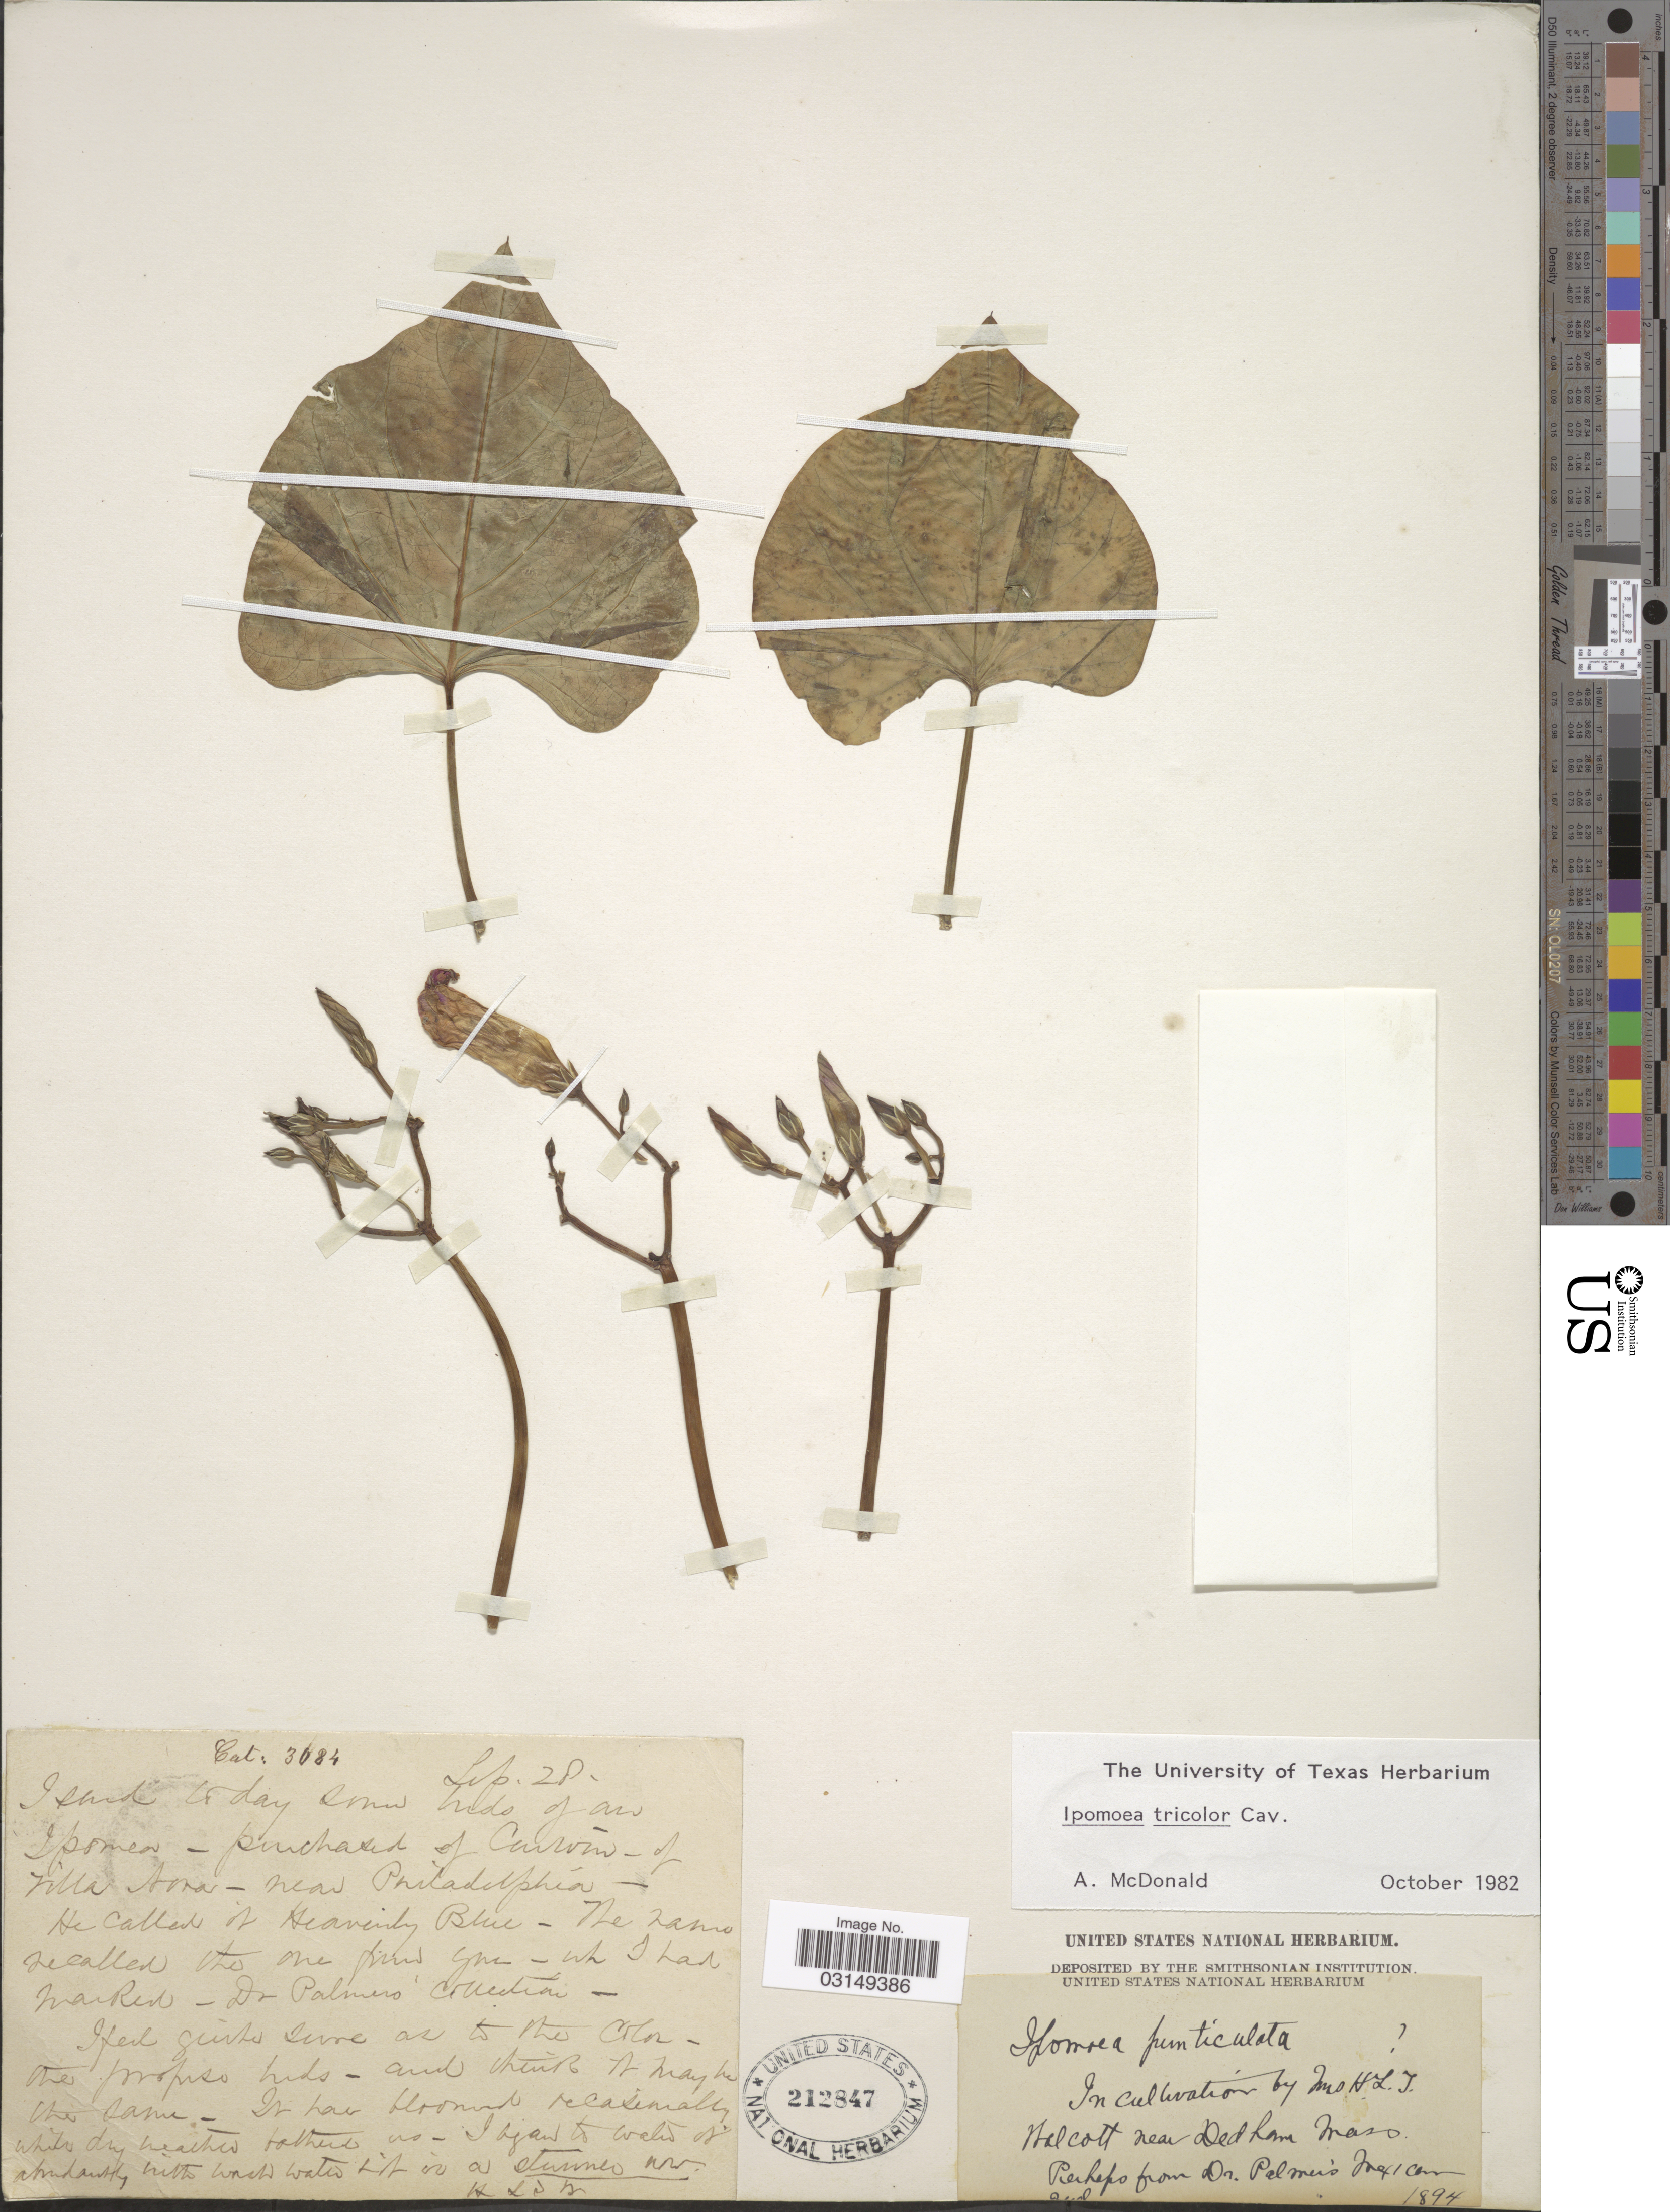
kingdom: Plantae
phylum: Tracheophyta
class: Magnoliopsida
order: Solanales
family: Convolvulaceae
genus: Ipomoea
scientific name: Ipomoea tricolor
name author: Cav.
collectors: H. Walcott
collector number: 3024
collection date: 1894-09-28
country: United States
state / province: Massachusetts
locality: In cultivation near Dedham Mass.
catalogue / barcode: US 212847